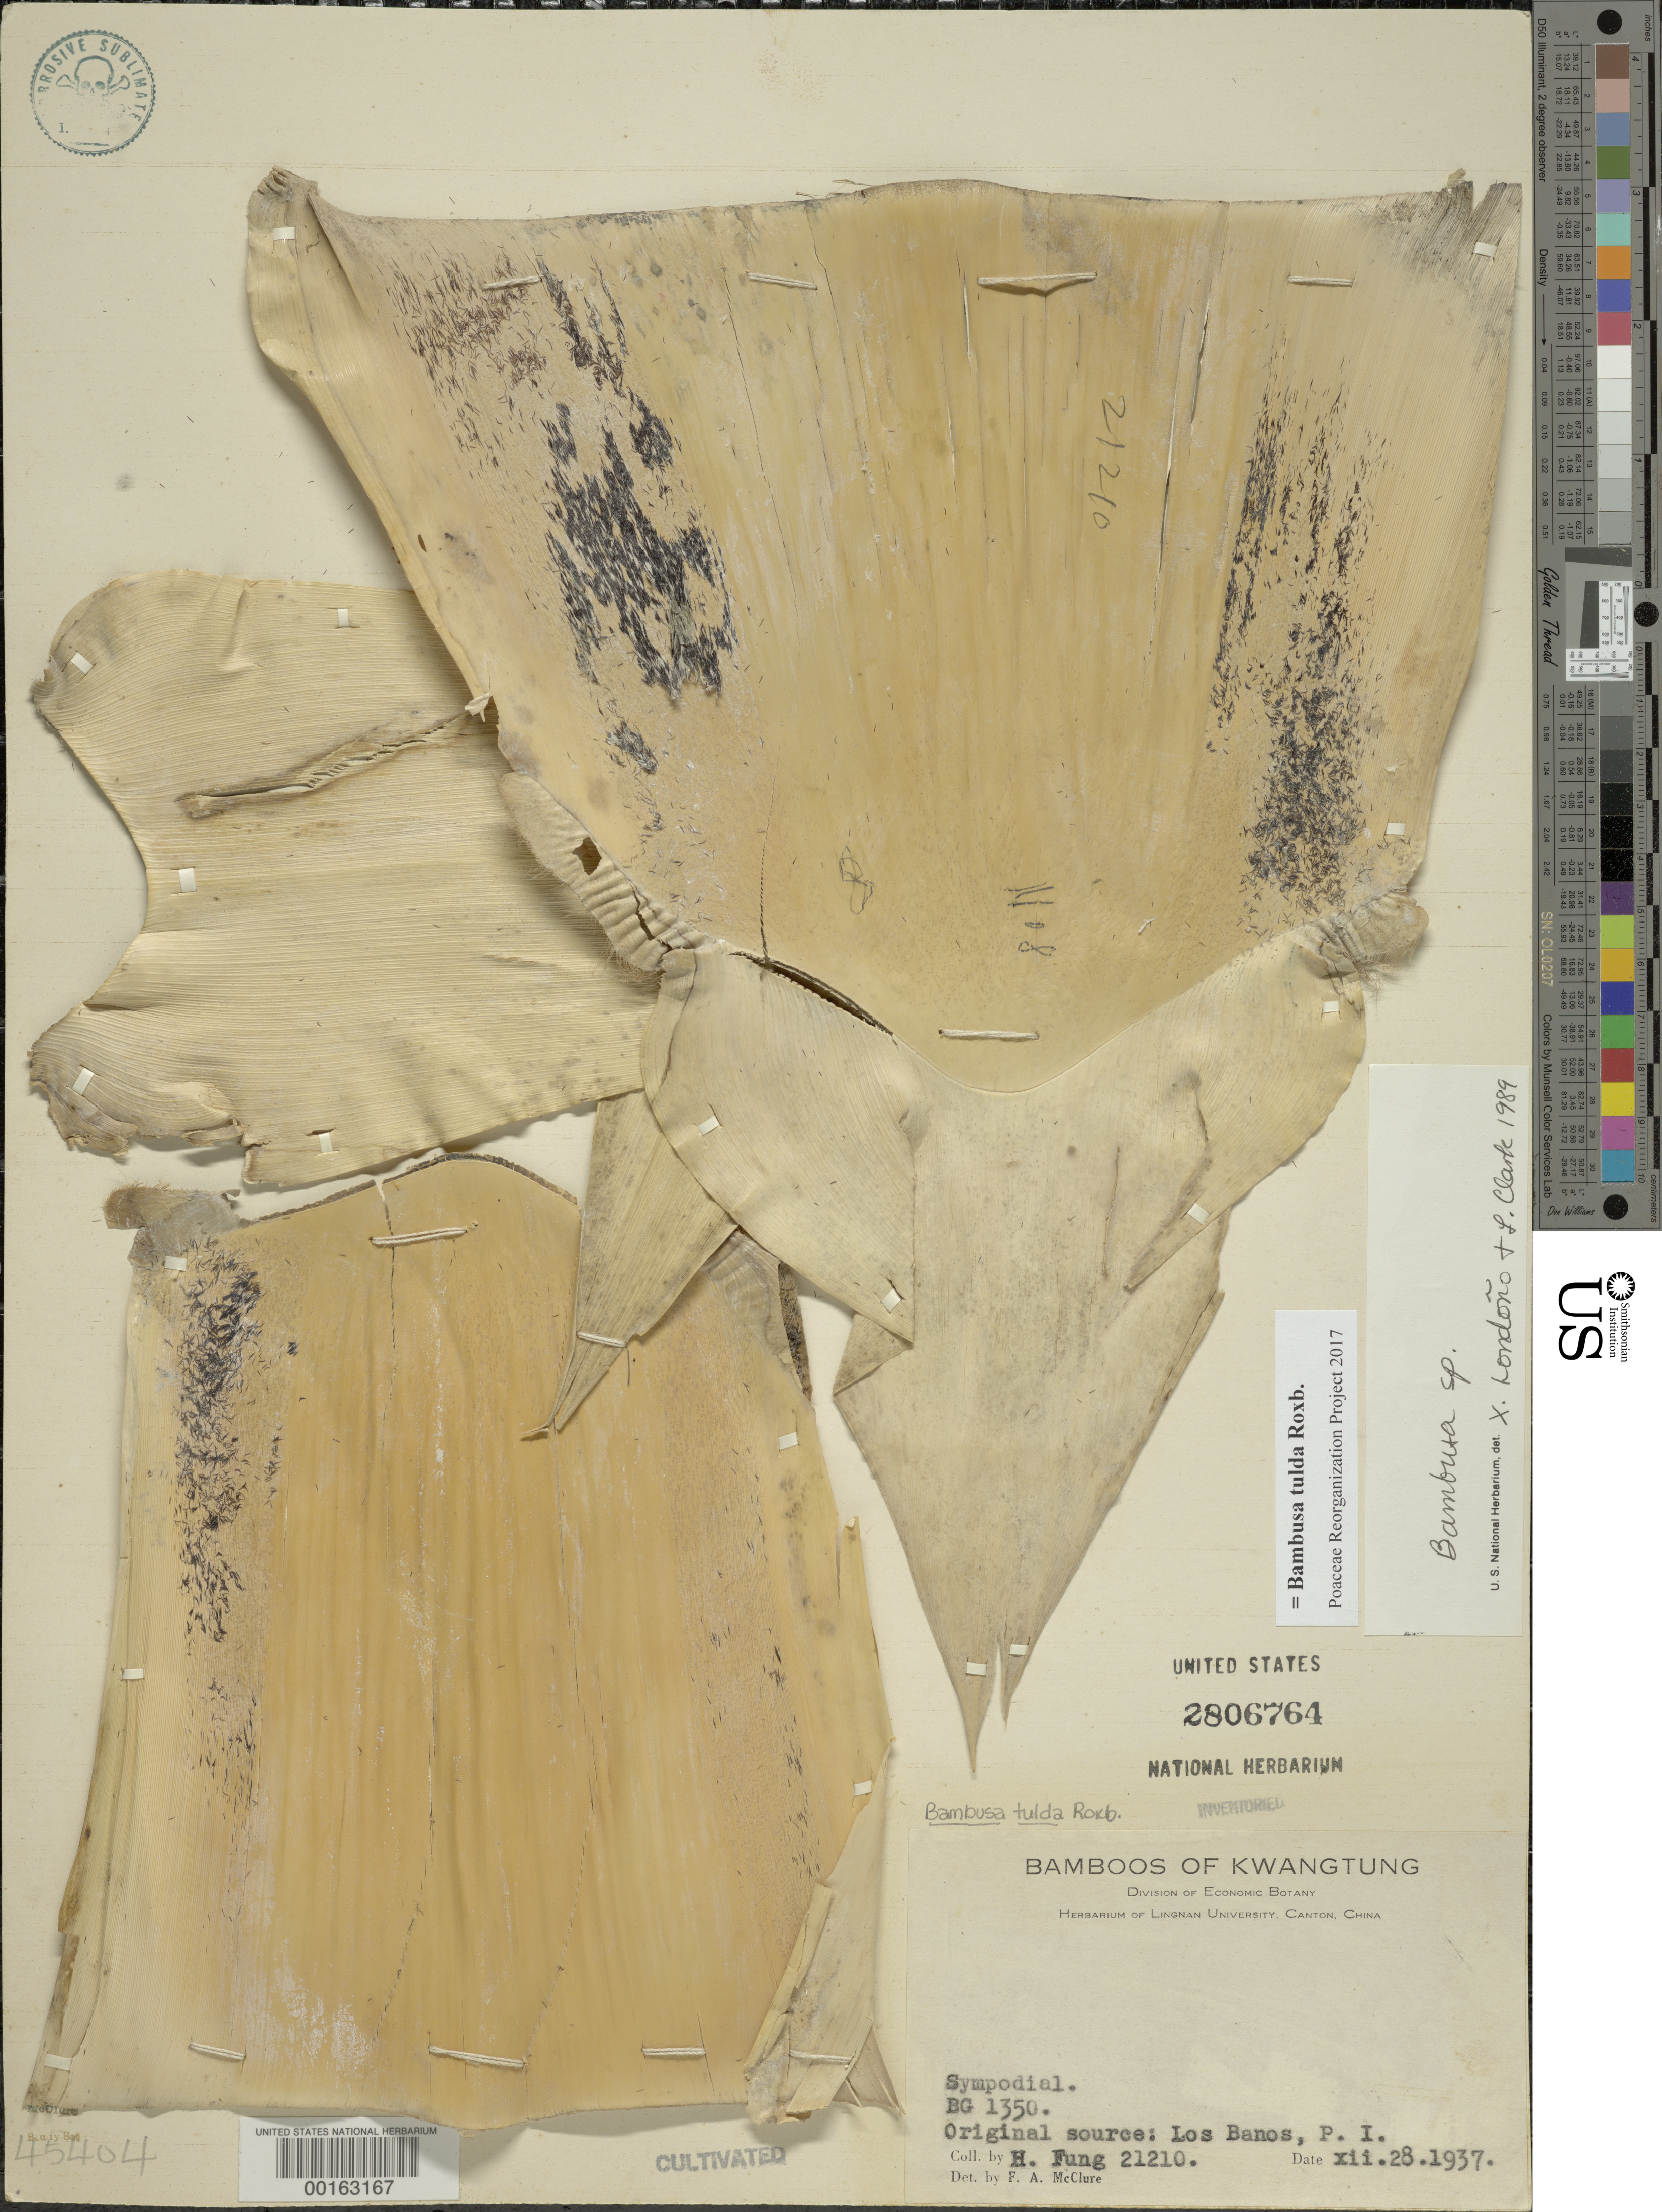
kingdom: Plantae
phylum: Tracheophyta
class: Liliopsida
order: Poales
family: Poaceae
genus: Bambusa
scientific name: Bambusa tulda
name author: Roxb.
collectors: H. L. Fung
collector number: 21210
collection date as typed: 28 Dec 1937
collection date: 1937-12-28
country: China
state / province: Guangdong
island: Honam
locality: Lingnan univ. bg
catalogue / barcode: US 2806764